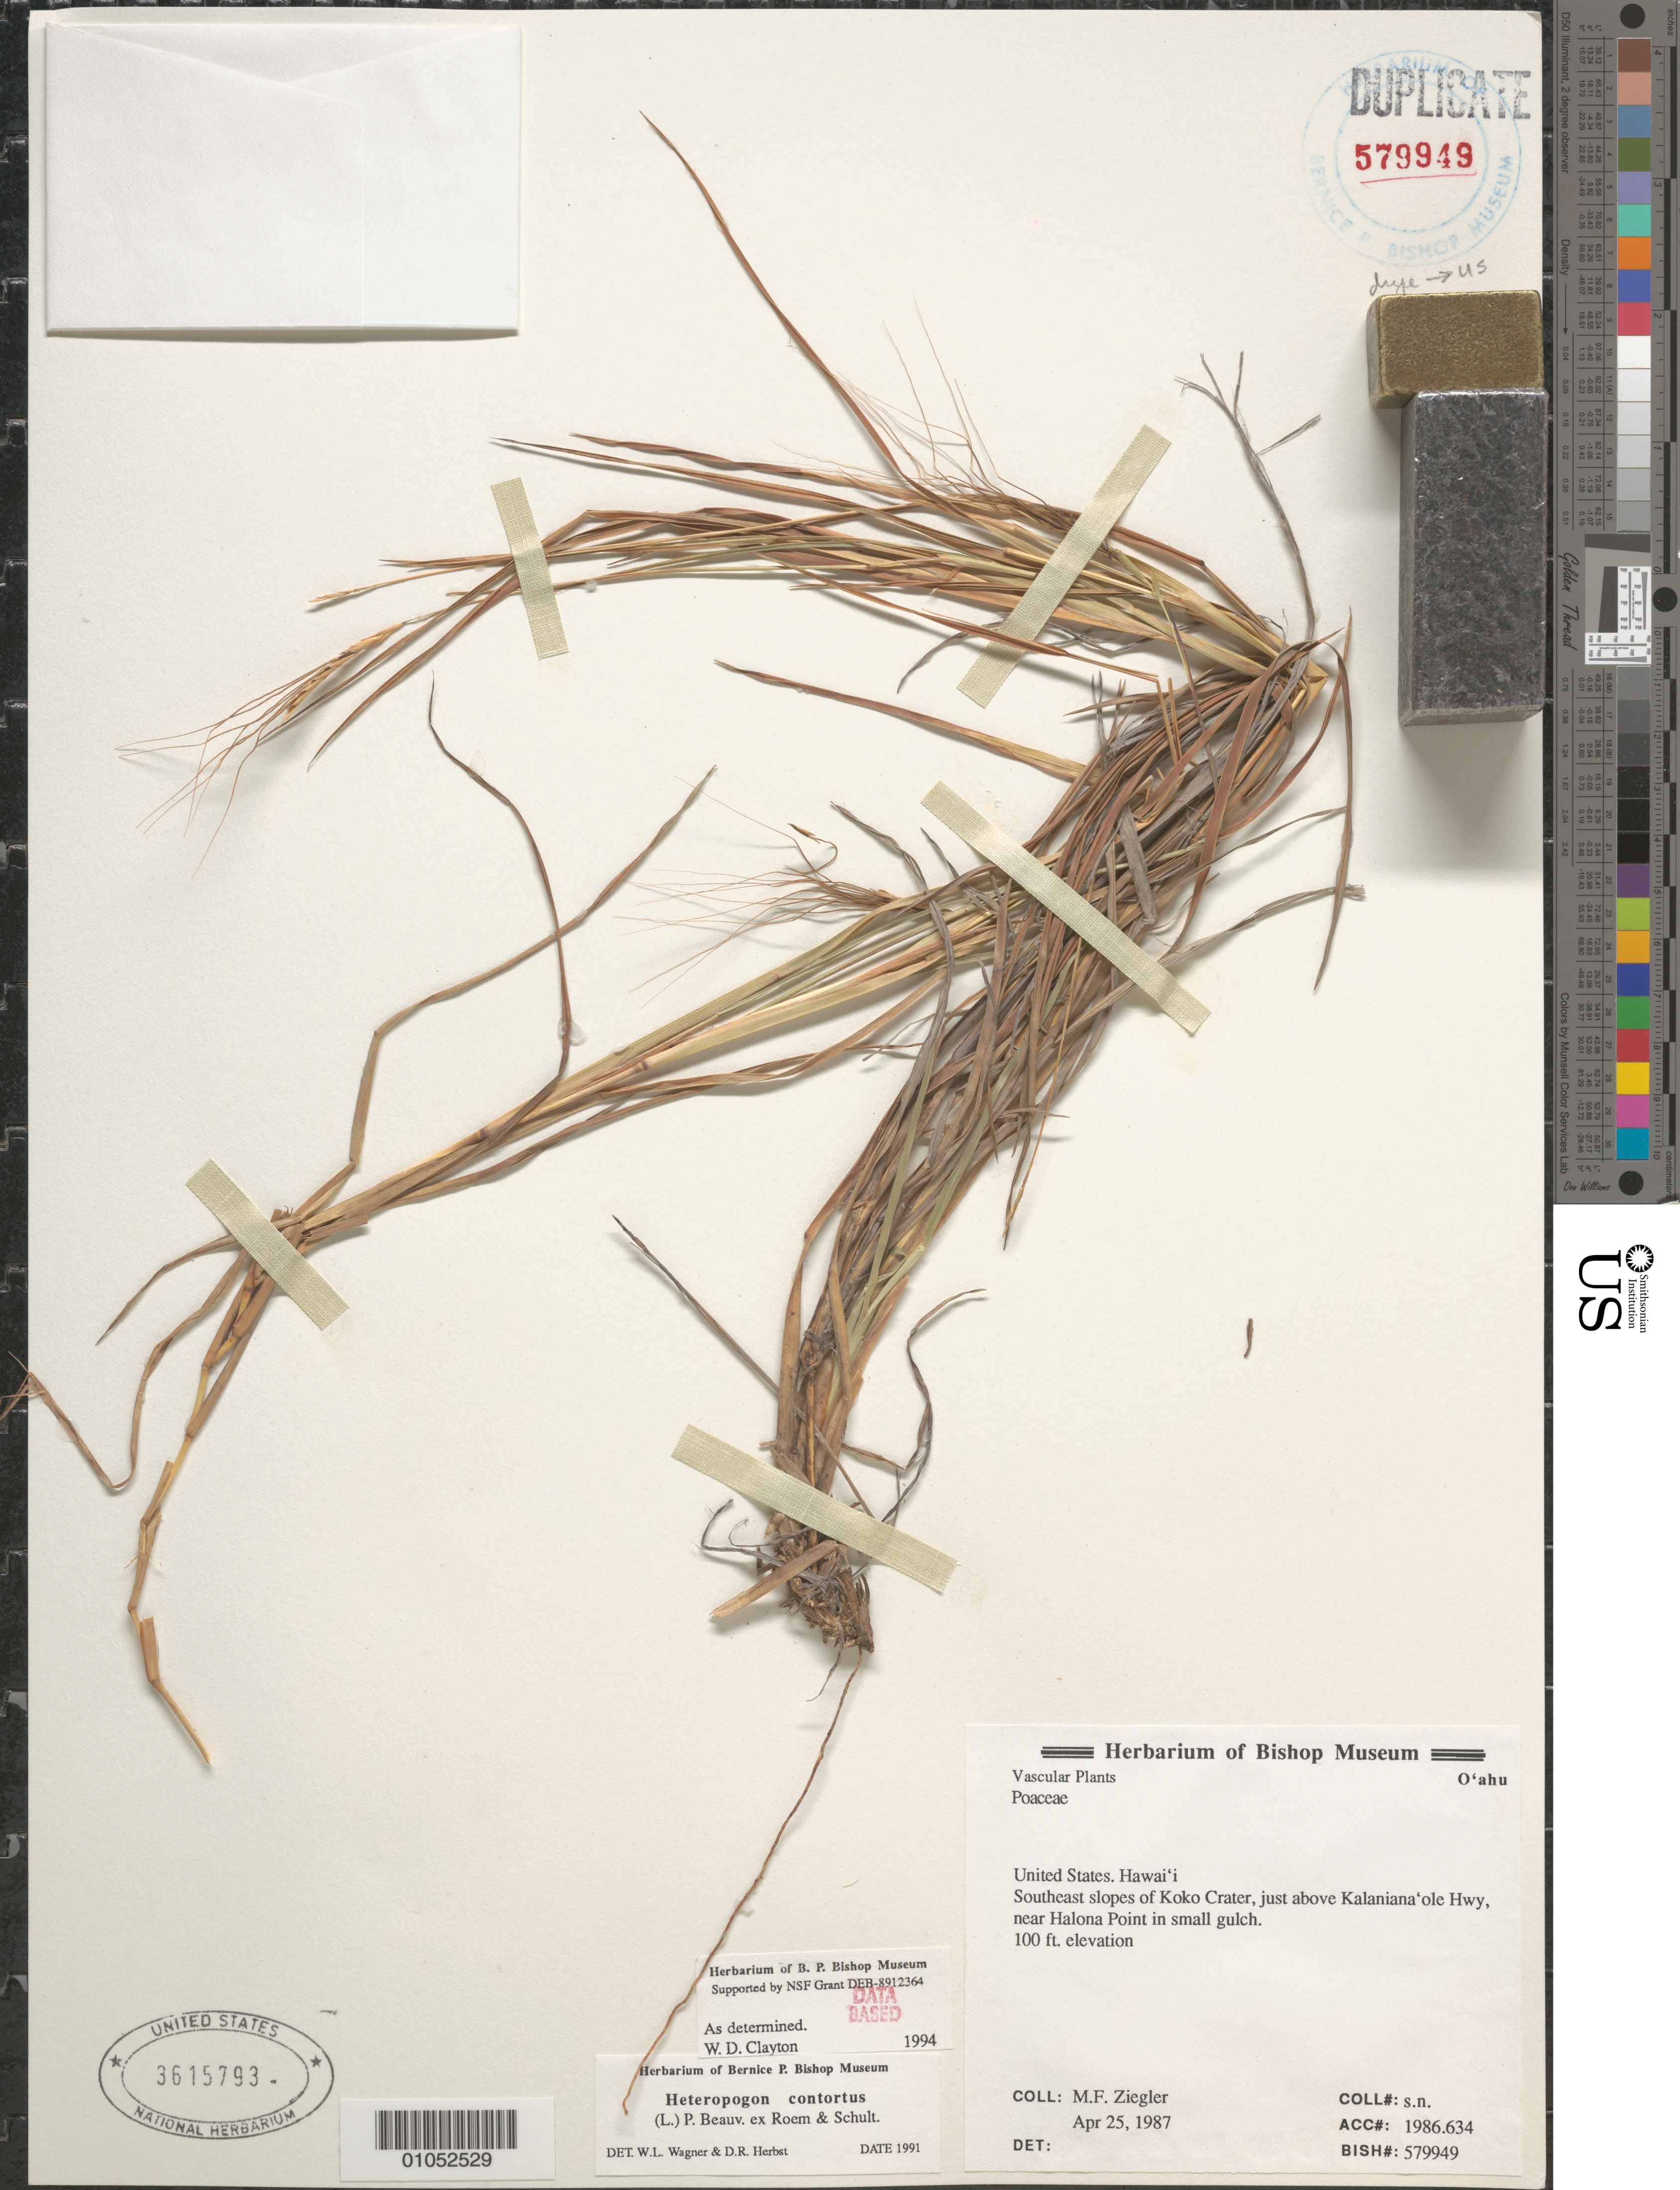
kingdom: Plantae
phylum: Tracheophyta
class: Liliopsida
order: Poales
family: Poaceae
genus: Heteropogon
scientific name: Heteropogon contortus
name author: (L.) P. Beauv. ex Roem. & Schult.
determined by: Clayton, W. D.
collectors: M. Ziegler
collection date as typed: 25 Apr 1987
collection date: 1987-04-25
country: United States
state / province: Hawaii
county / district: Honolulu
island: Oahu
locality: Southeast slopes Koko Crater, just above Kalaniana'ole Hwy, near Halona Point in small gulch.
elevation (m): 30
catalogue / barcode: US 3615793